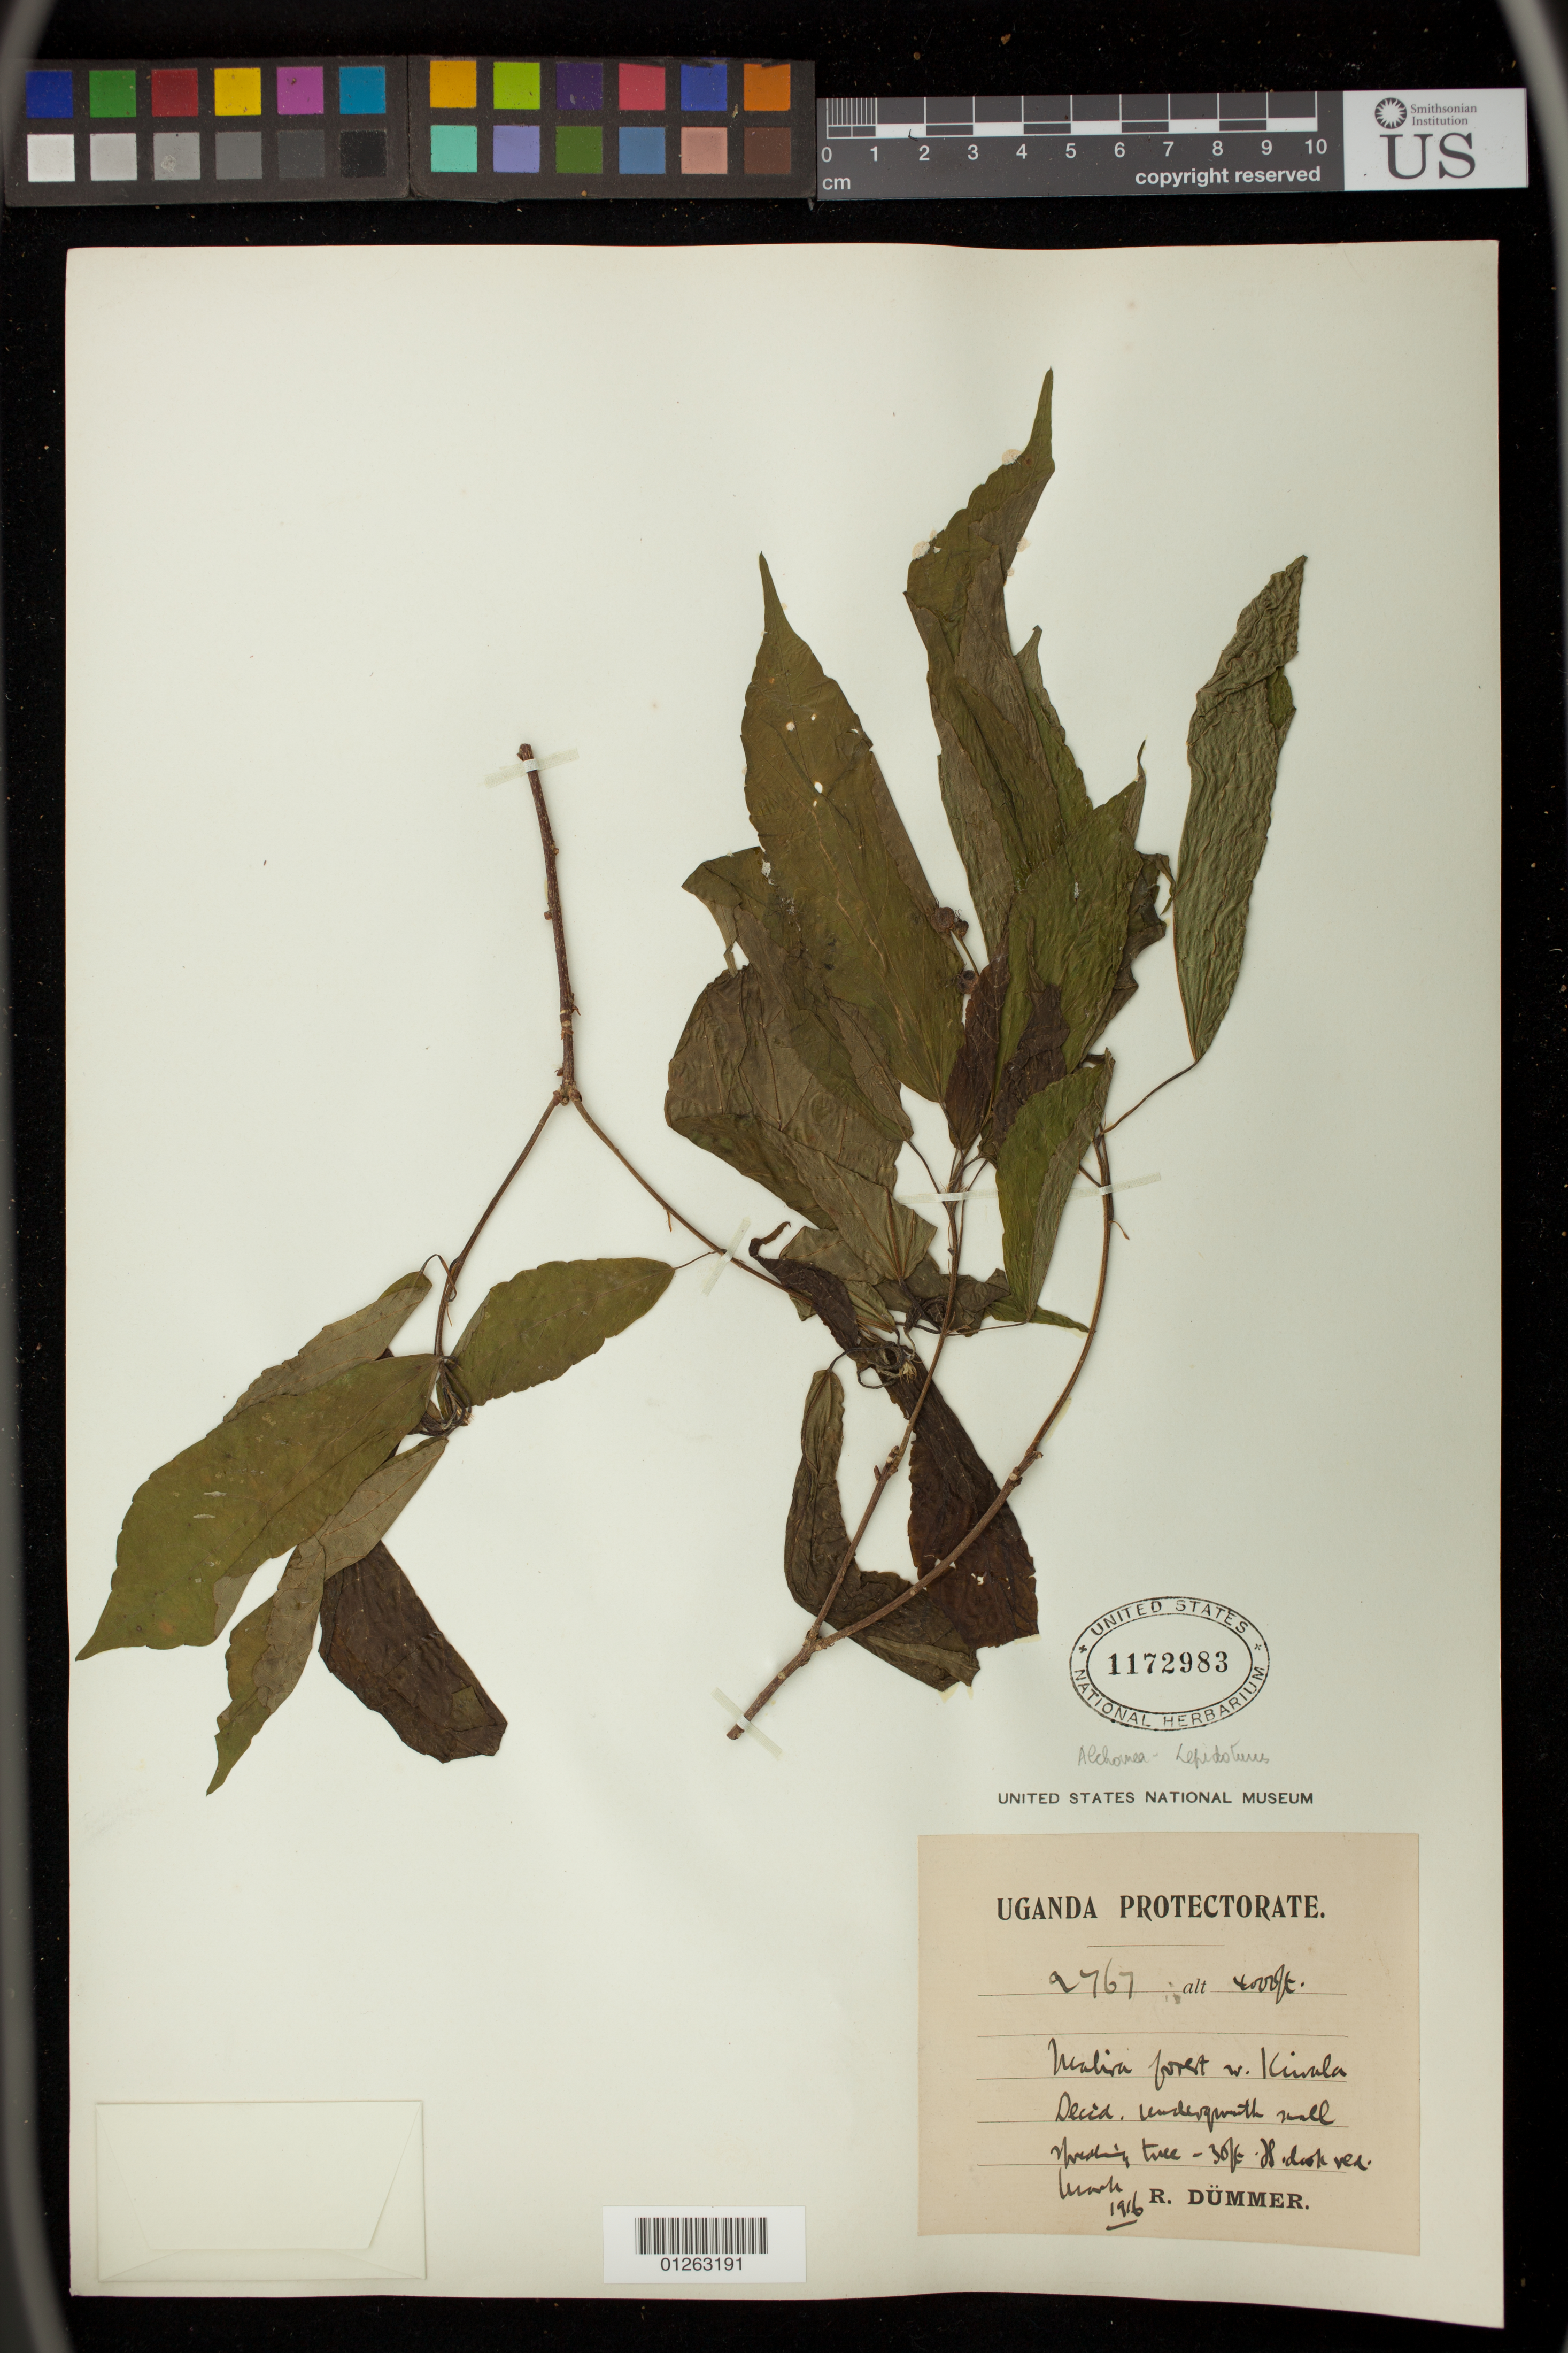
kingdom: Plantae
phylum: Tracheophyta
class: Magnoliopsida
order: Malpighiales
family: Euphorbiaceae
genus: Alchornea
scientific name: Alchornea trewioides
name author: (Benth.) Müll. Arg.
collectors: R. Dümmer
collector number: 2767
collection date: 1916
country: Uganda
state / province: Central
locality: Malia forest w. Kiwala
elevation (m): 1219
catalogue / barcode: US 1172983